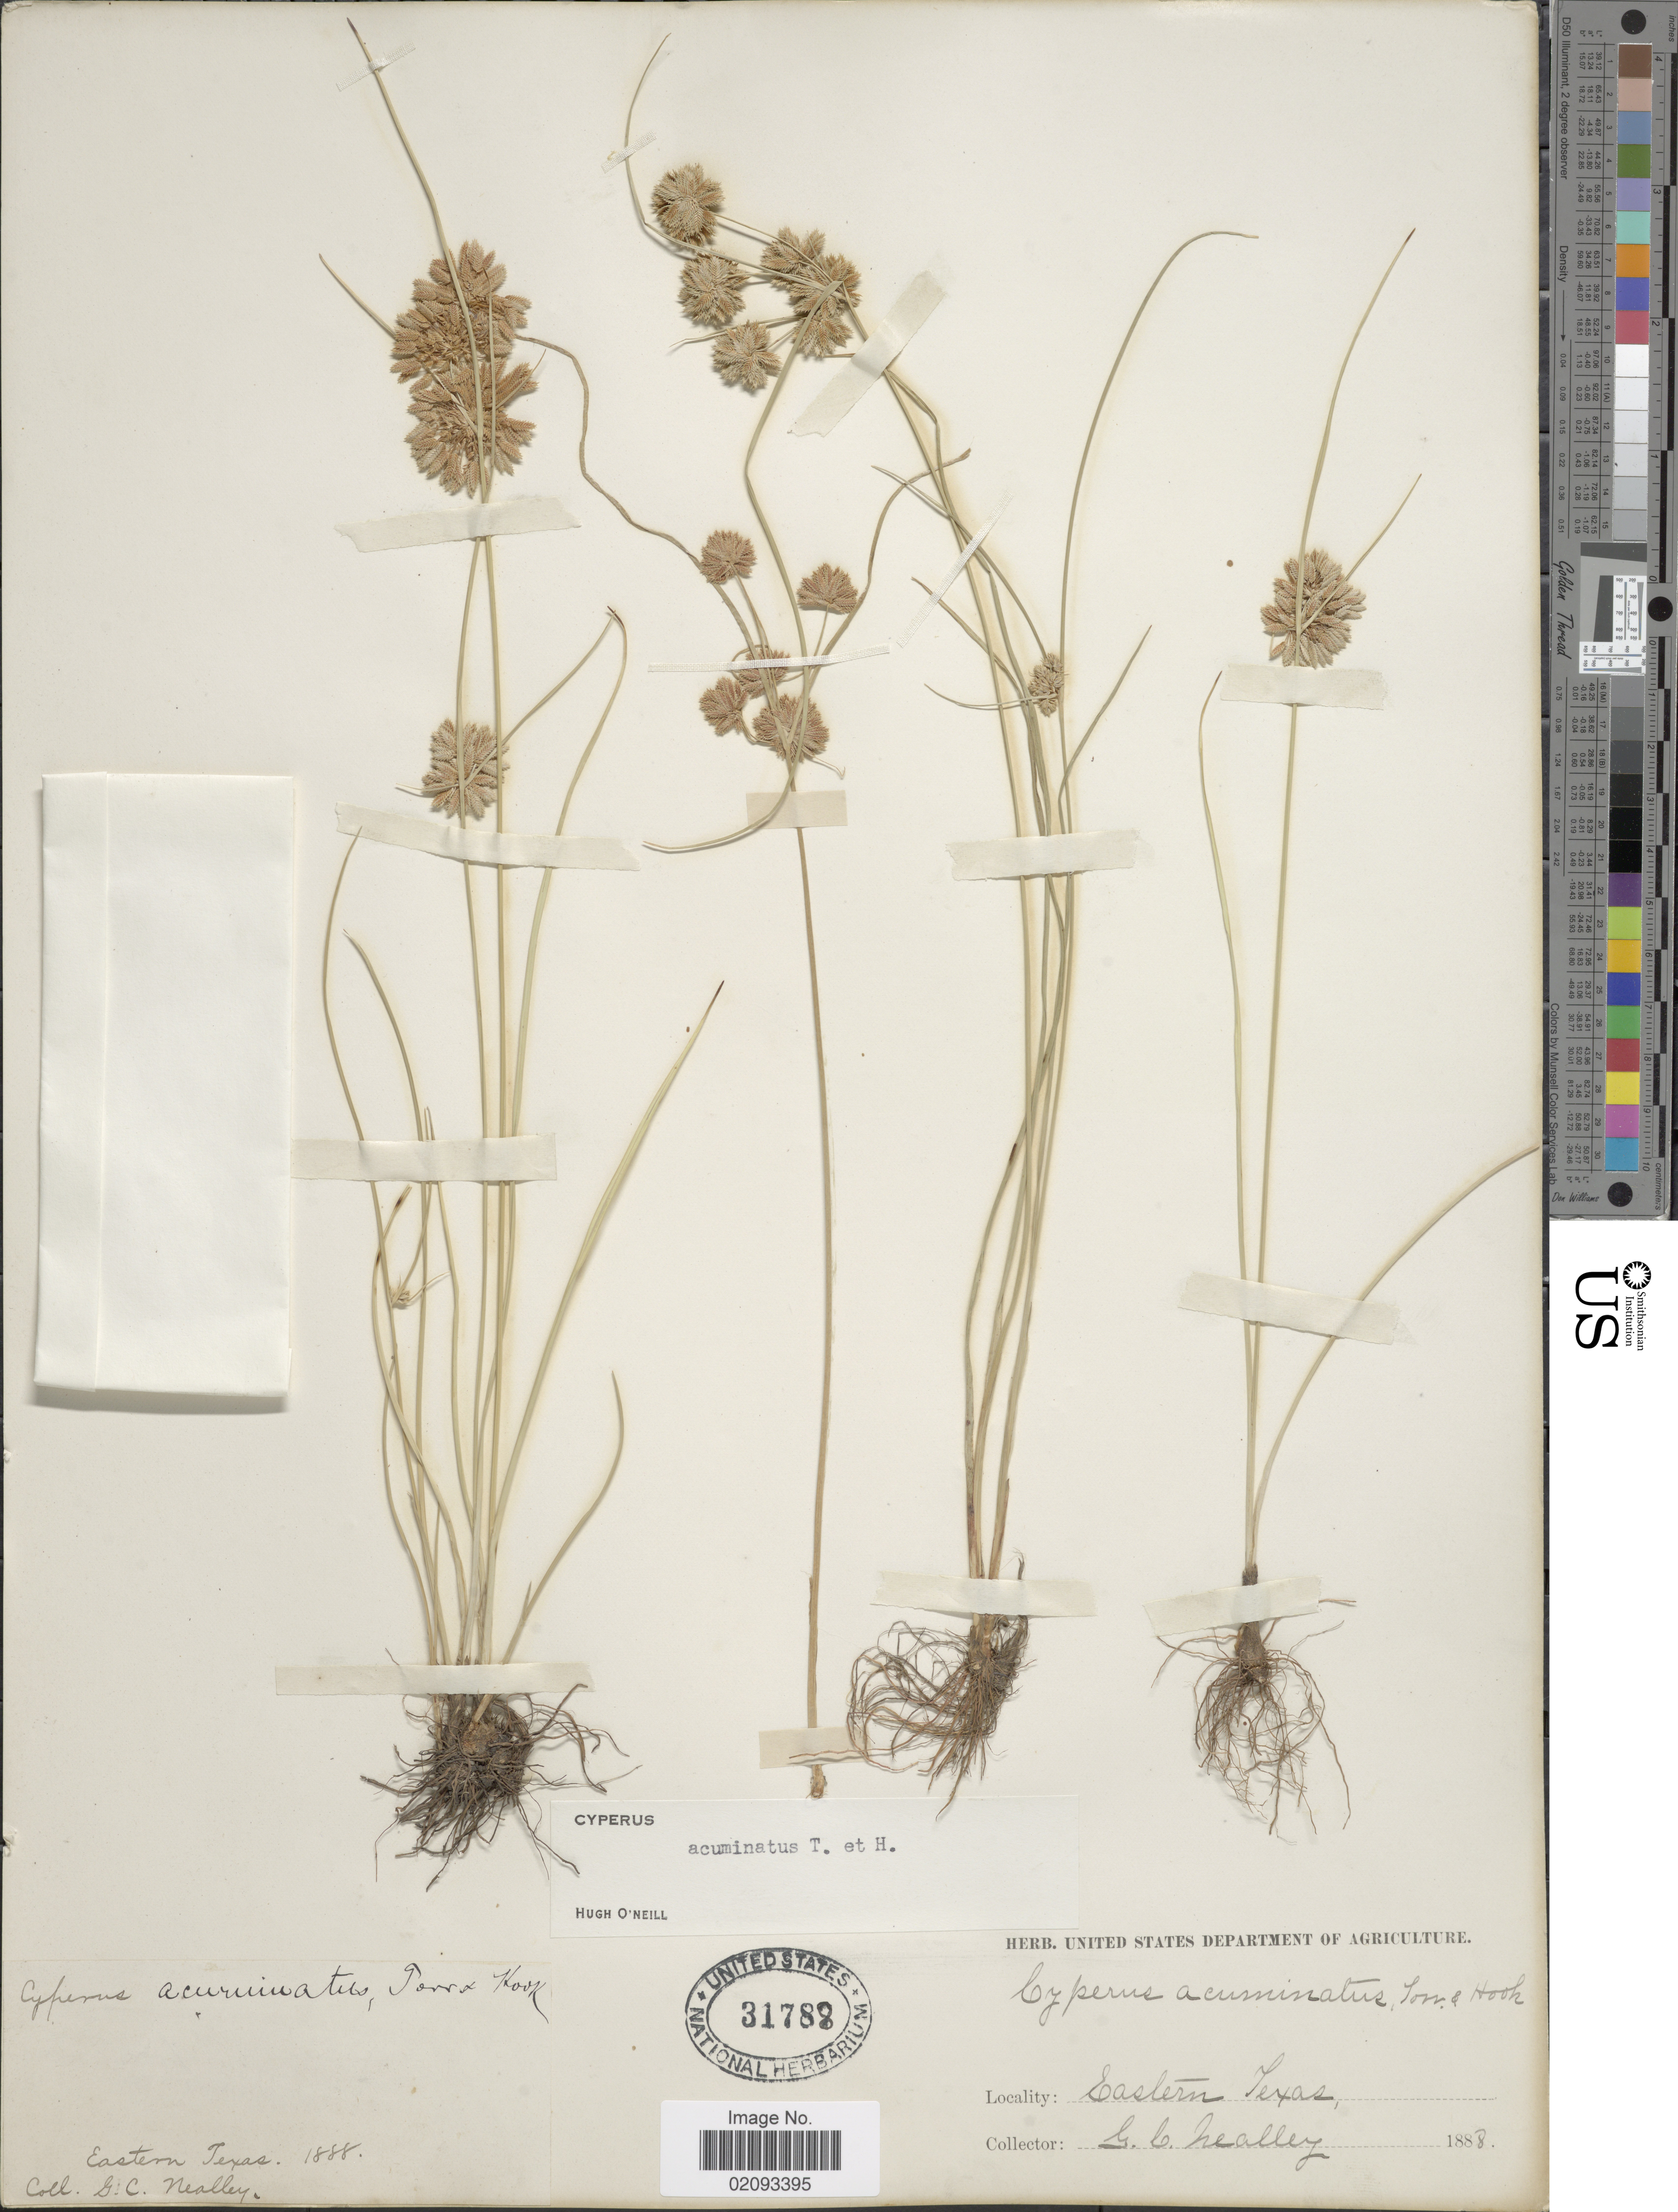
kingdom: Plantae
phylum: Tracheophyta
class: Liliopsida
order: Poales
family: Cyperaceae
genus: Cyperus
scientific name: Cyperus acuminatus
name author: Torr. & Hook.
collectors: G. C. Nealley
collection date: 1888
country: United States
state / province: Texas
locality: Eastern Texas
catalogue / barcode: US 31788